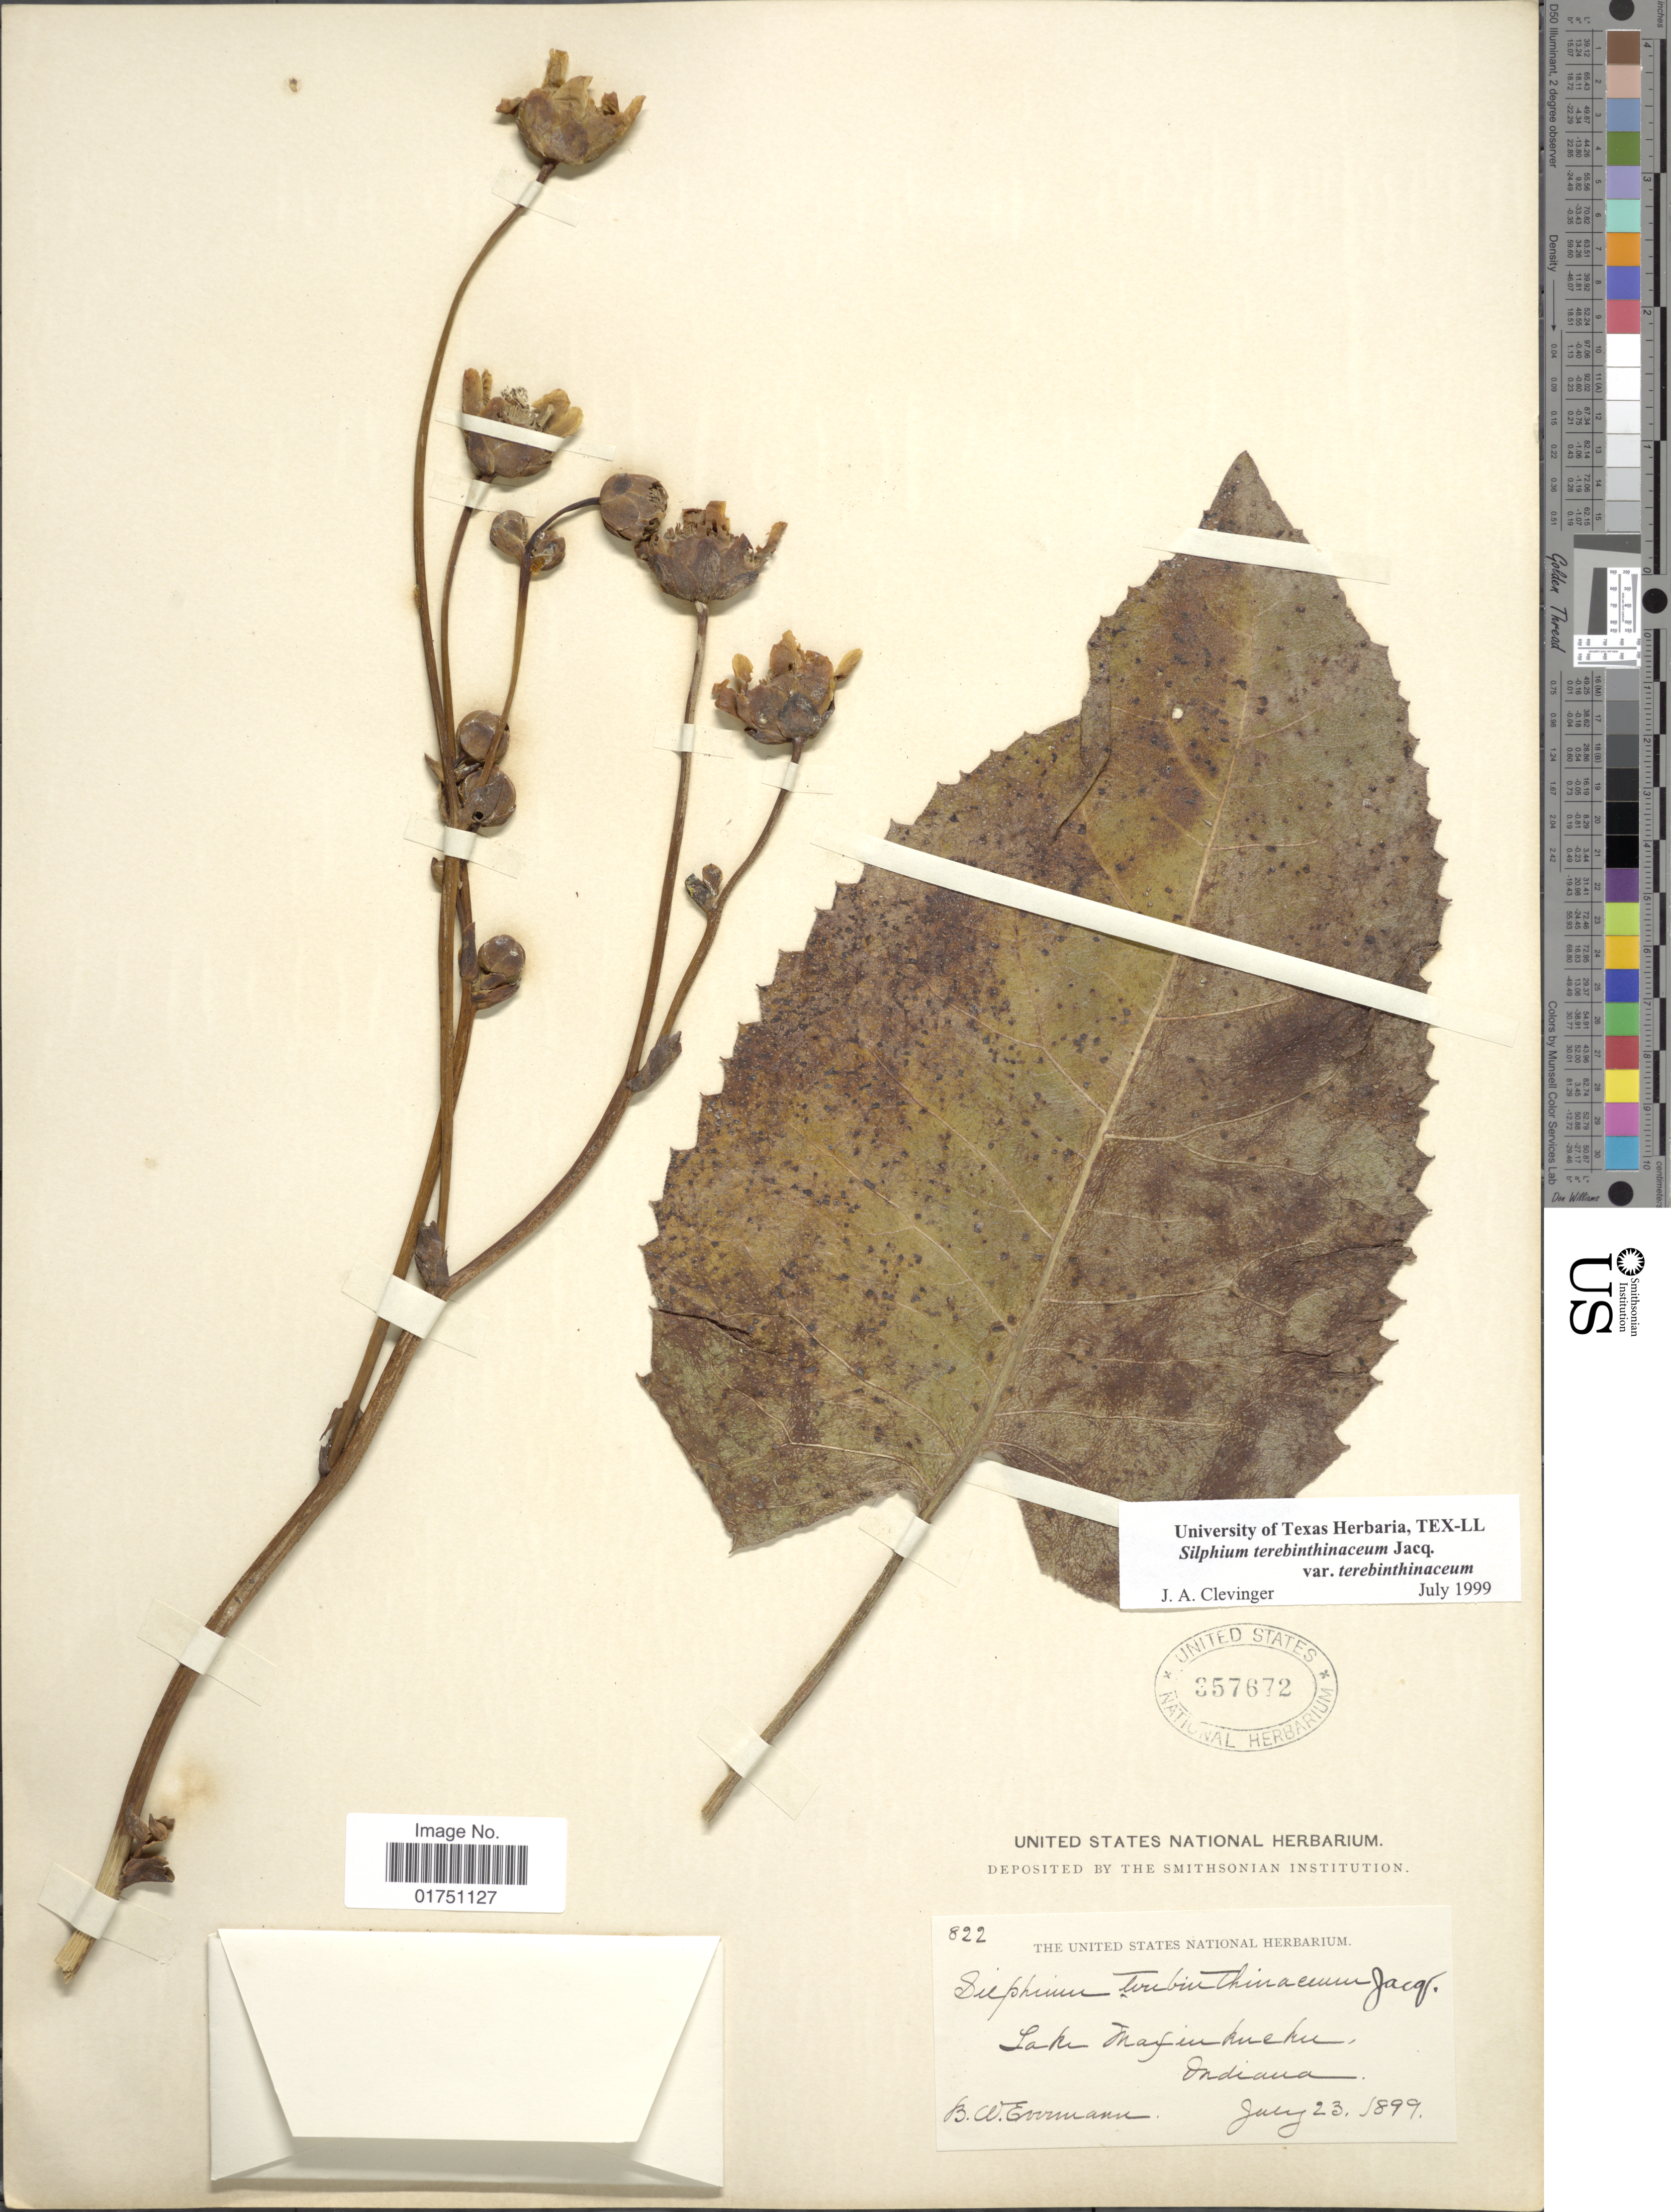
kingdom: Plantae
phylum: Tracheophyta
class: Magnoliopsida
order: Asterales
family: Asteraceae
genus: Silphium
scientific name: Silphium terebinthinaceum var. terebinthinaceum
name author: Jacq.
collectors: B. W. Evermann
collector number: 822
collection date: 1899-07-23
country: United States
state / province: Indiana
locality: Lake Maxinkueku, Indiana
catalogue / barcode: US 357672